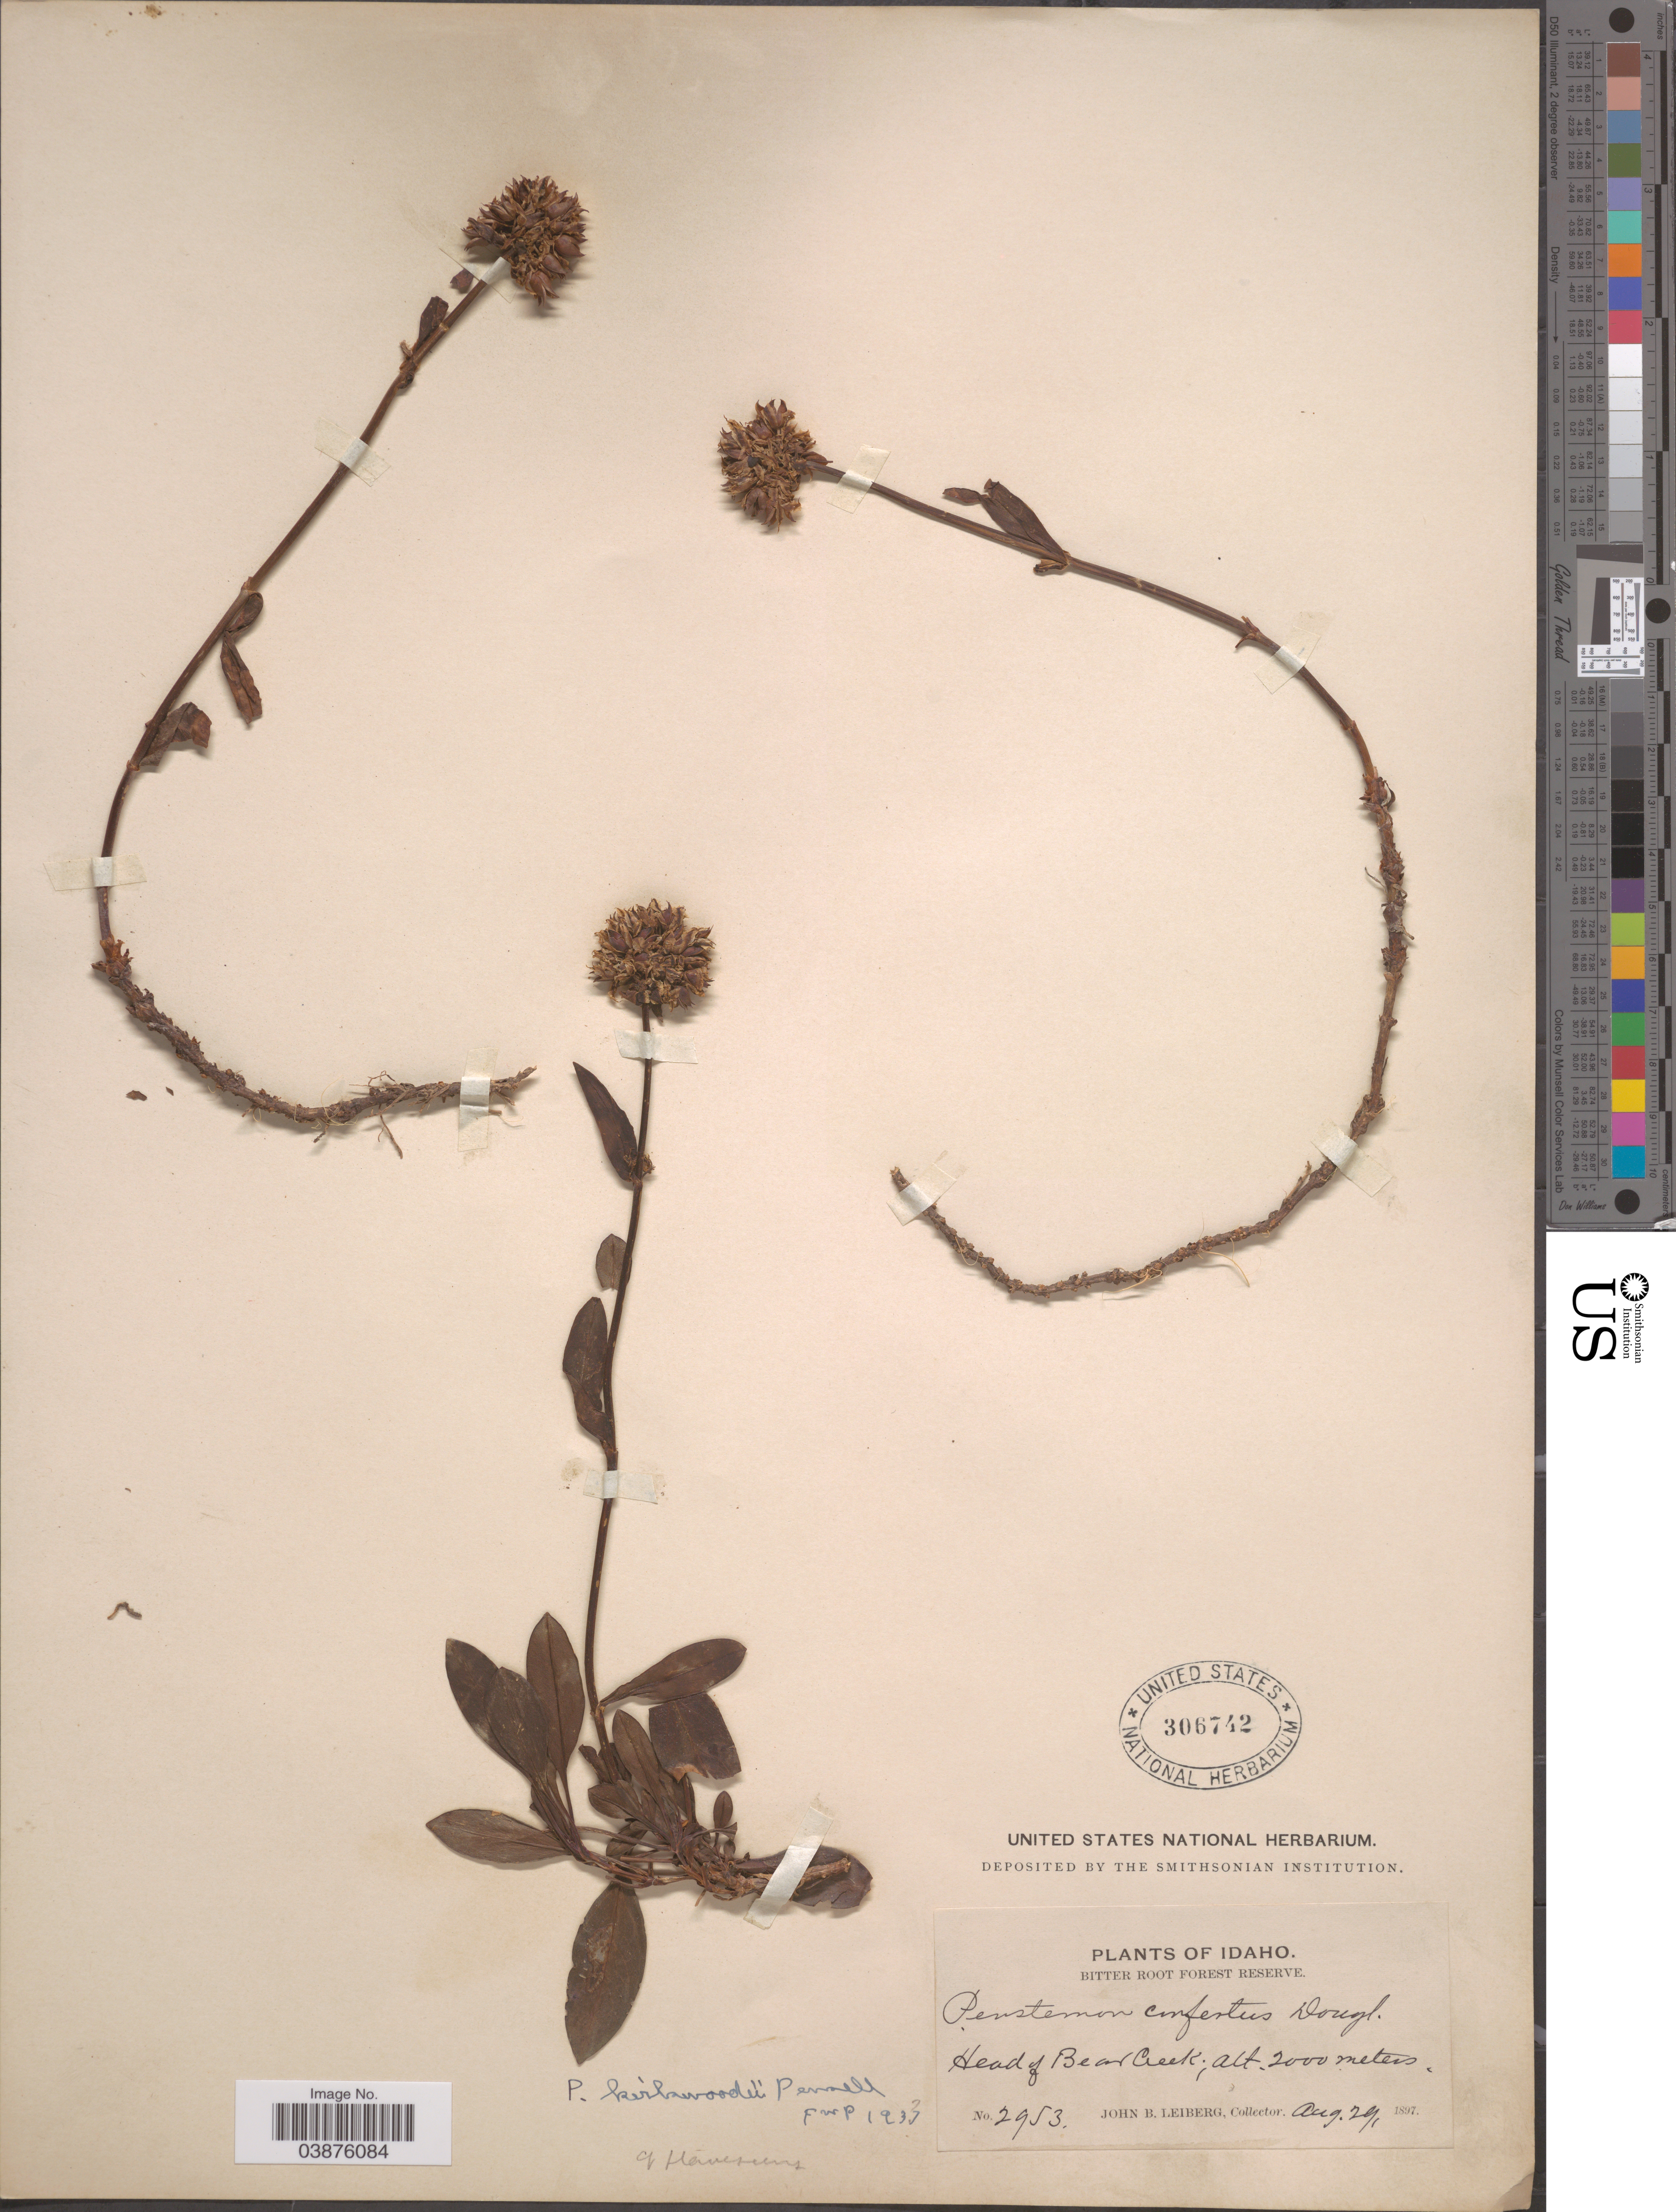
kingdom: Plantae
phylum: Tracheophyta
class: Magnoliopsida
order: Lamiales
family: Plantaginaceae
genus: Penstemon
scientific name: Penstemon kirkwoodii Pennell sp. nov. ined.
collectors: J. B. Leiberg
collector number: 2953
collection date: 1897-08-29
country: United States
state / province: Idaho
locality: Bitter Root Forest Reserve. Head of Bear Creek.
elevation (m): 2000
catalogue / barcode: US 306742